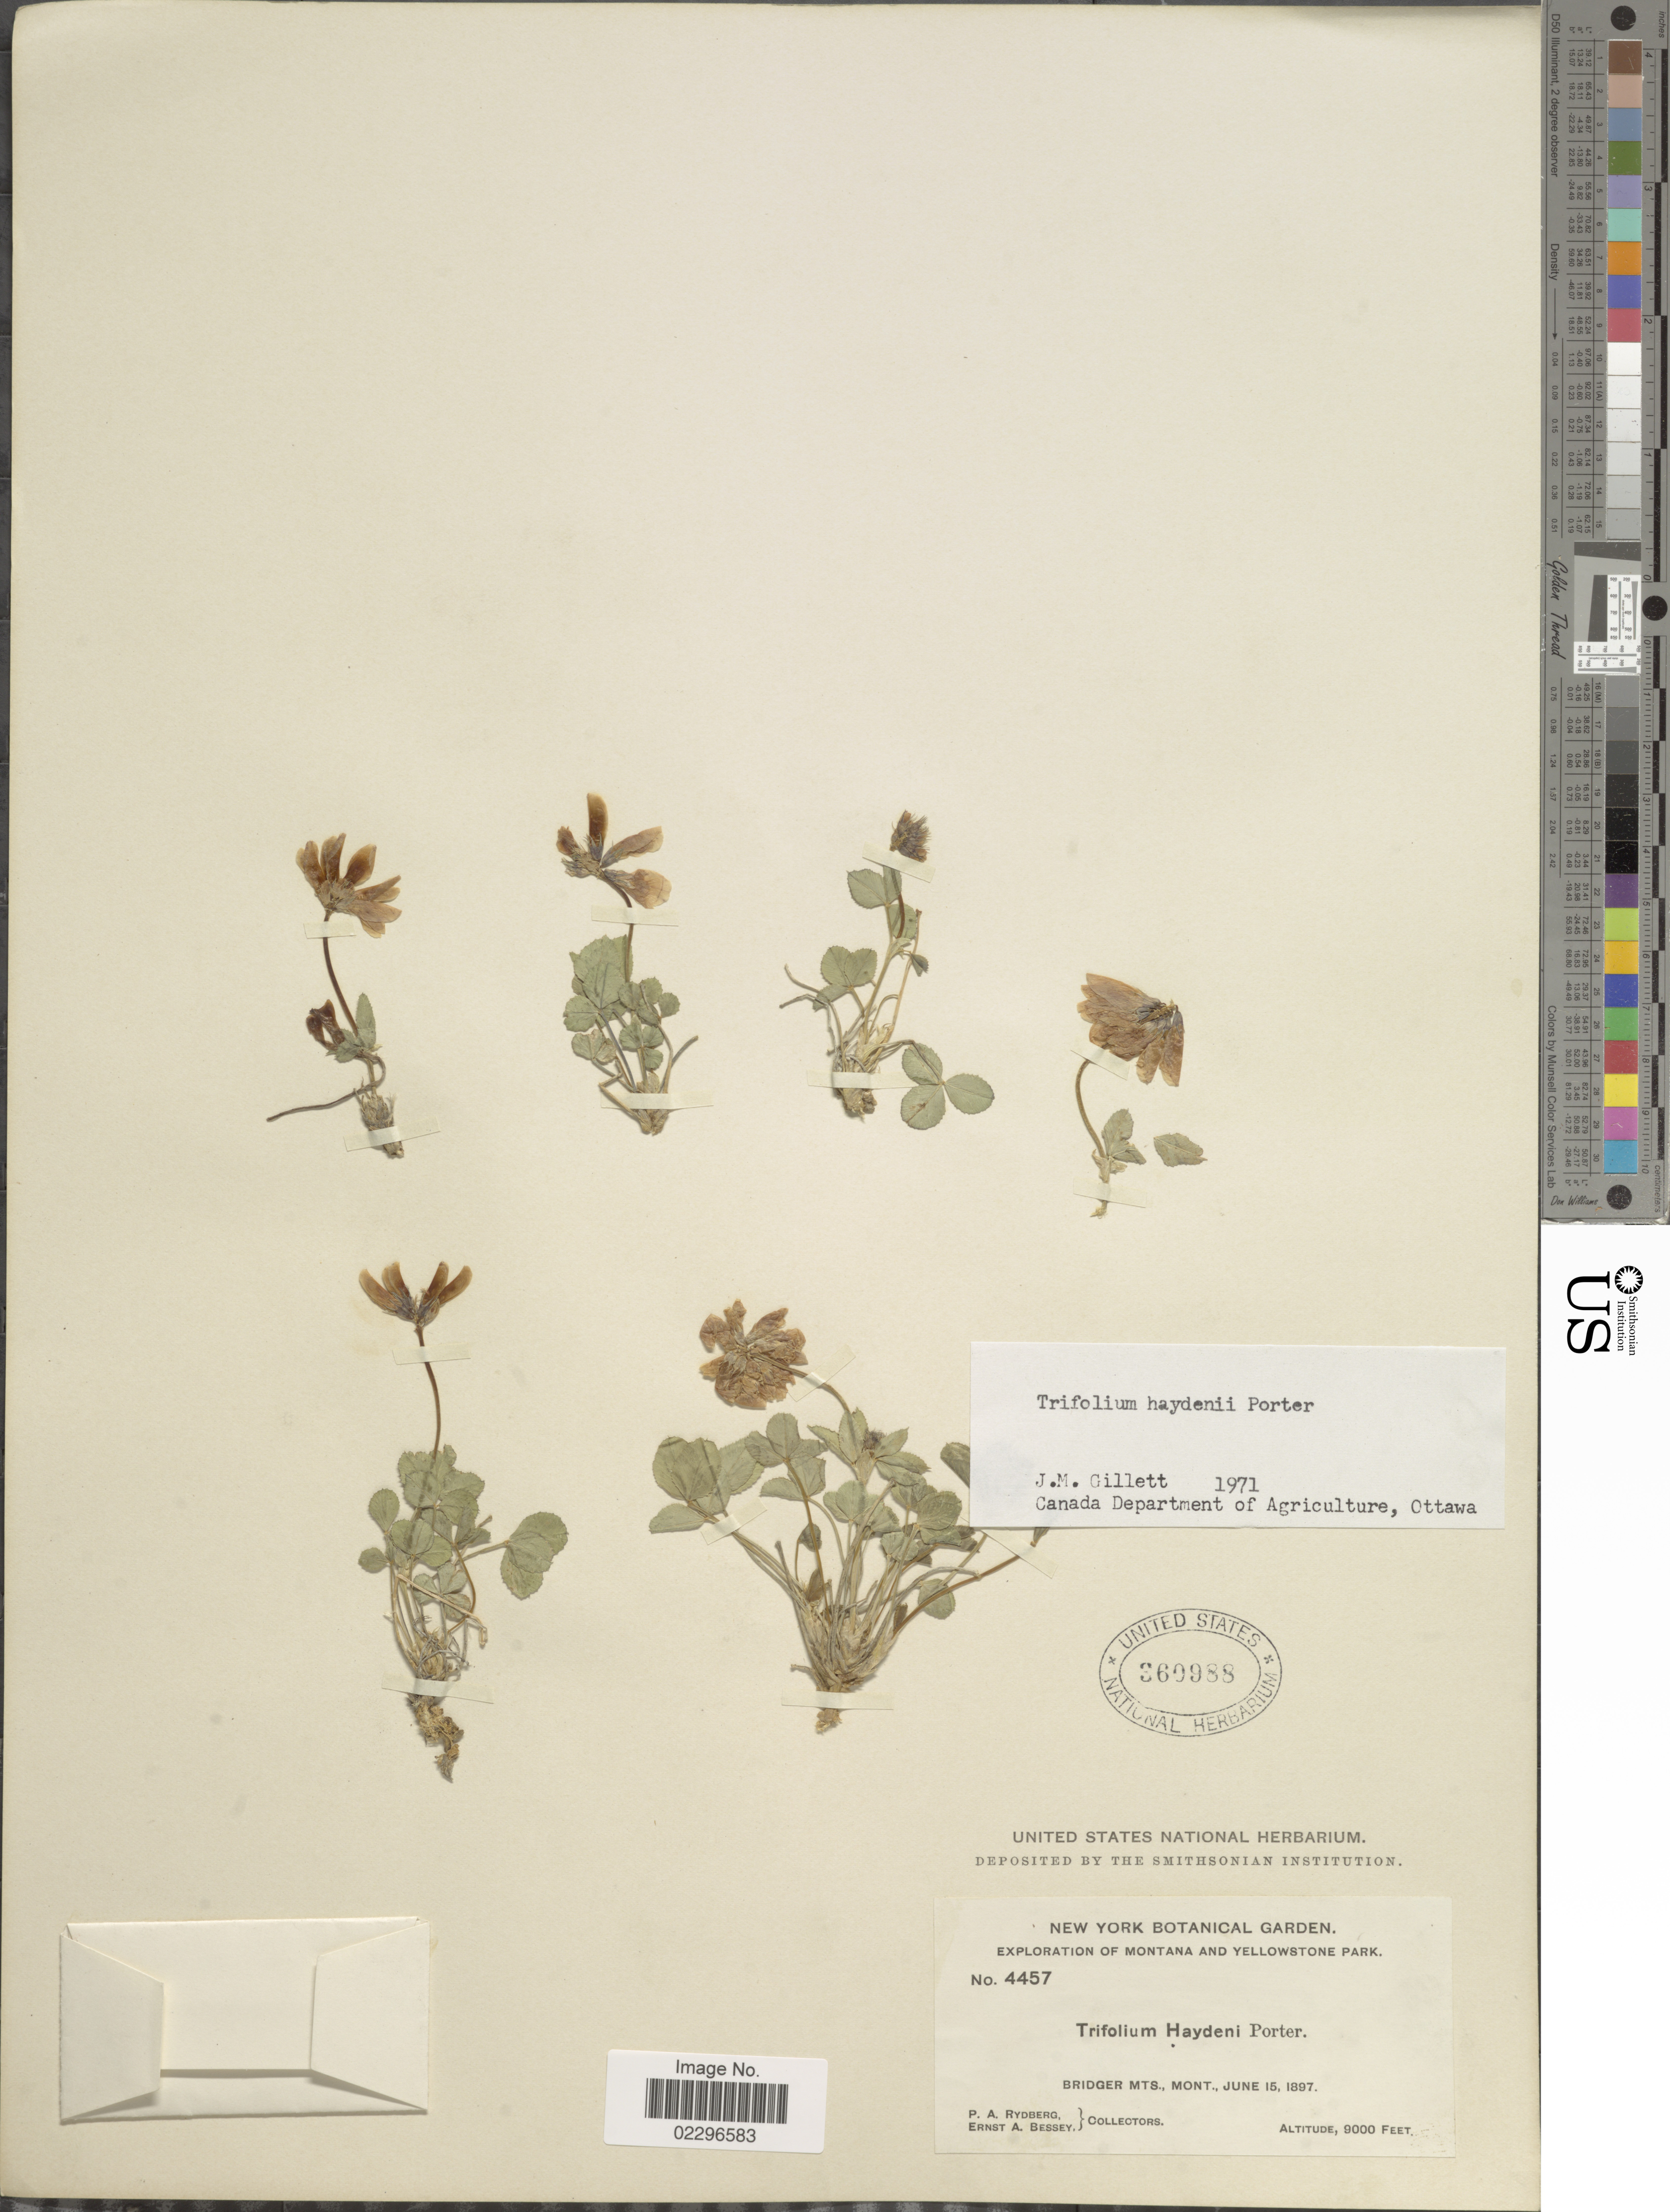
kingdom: Plantae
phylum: Tracheophyta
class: Magnoliopsida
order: Fabales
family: Fabaceae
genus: Trifolium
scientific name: Trifolium haydeni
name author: Porter in Hayden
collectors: P. A. Rydberg & E. A. Bessey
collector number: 4457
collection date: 1897-06-15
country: United States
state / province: Montana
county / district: Gallatin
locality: Bridger Mts., Mont.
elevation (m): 2743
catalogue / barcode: US 360988